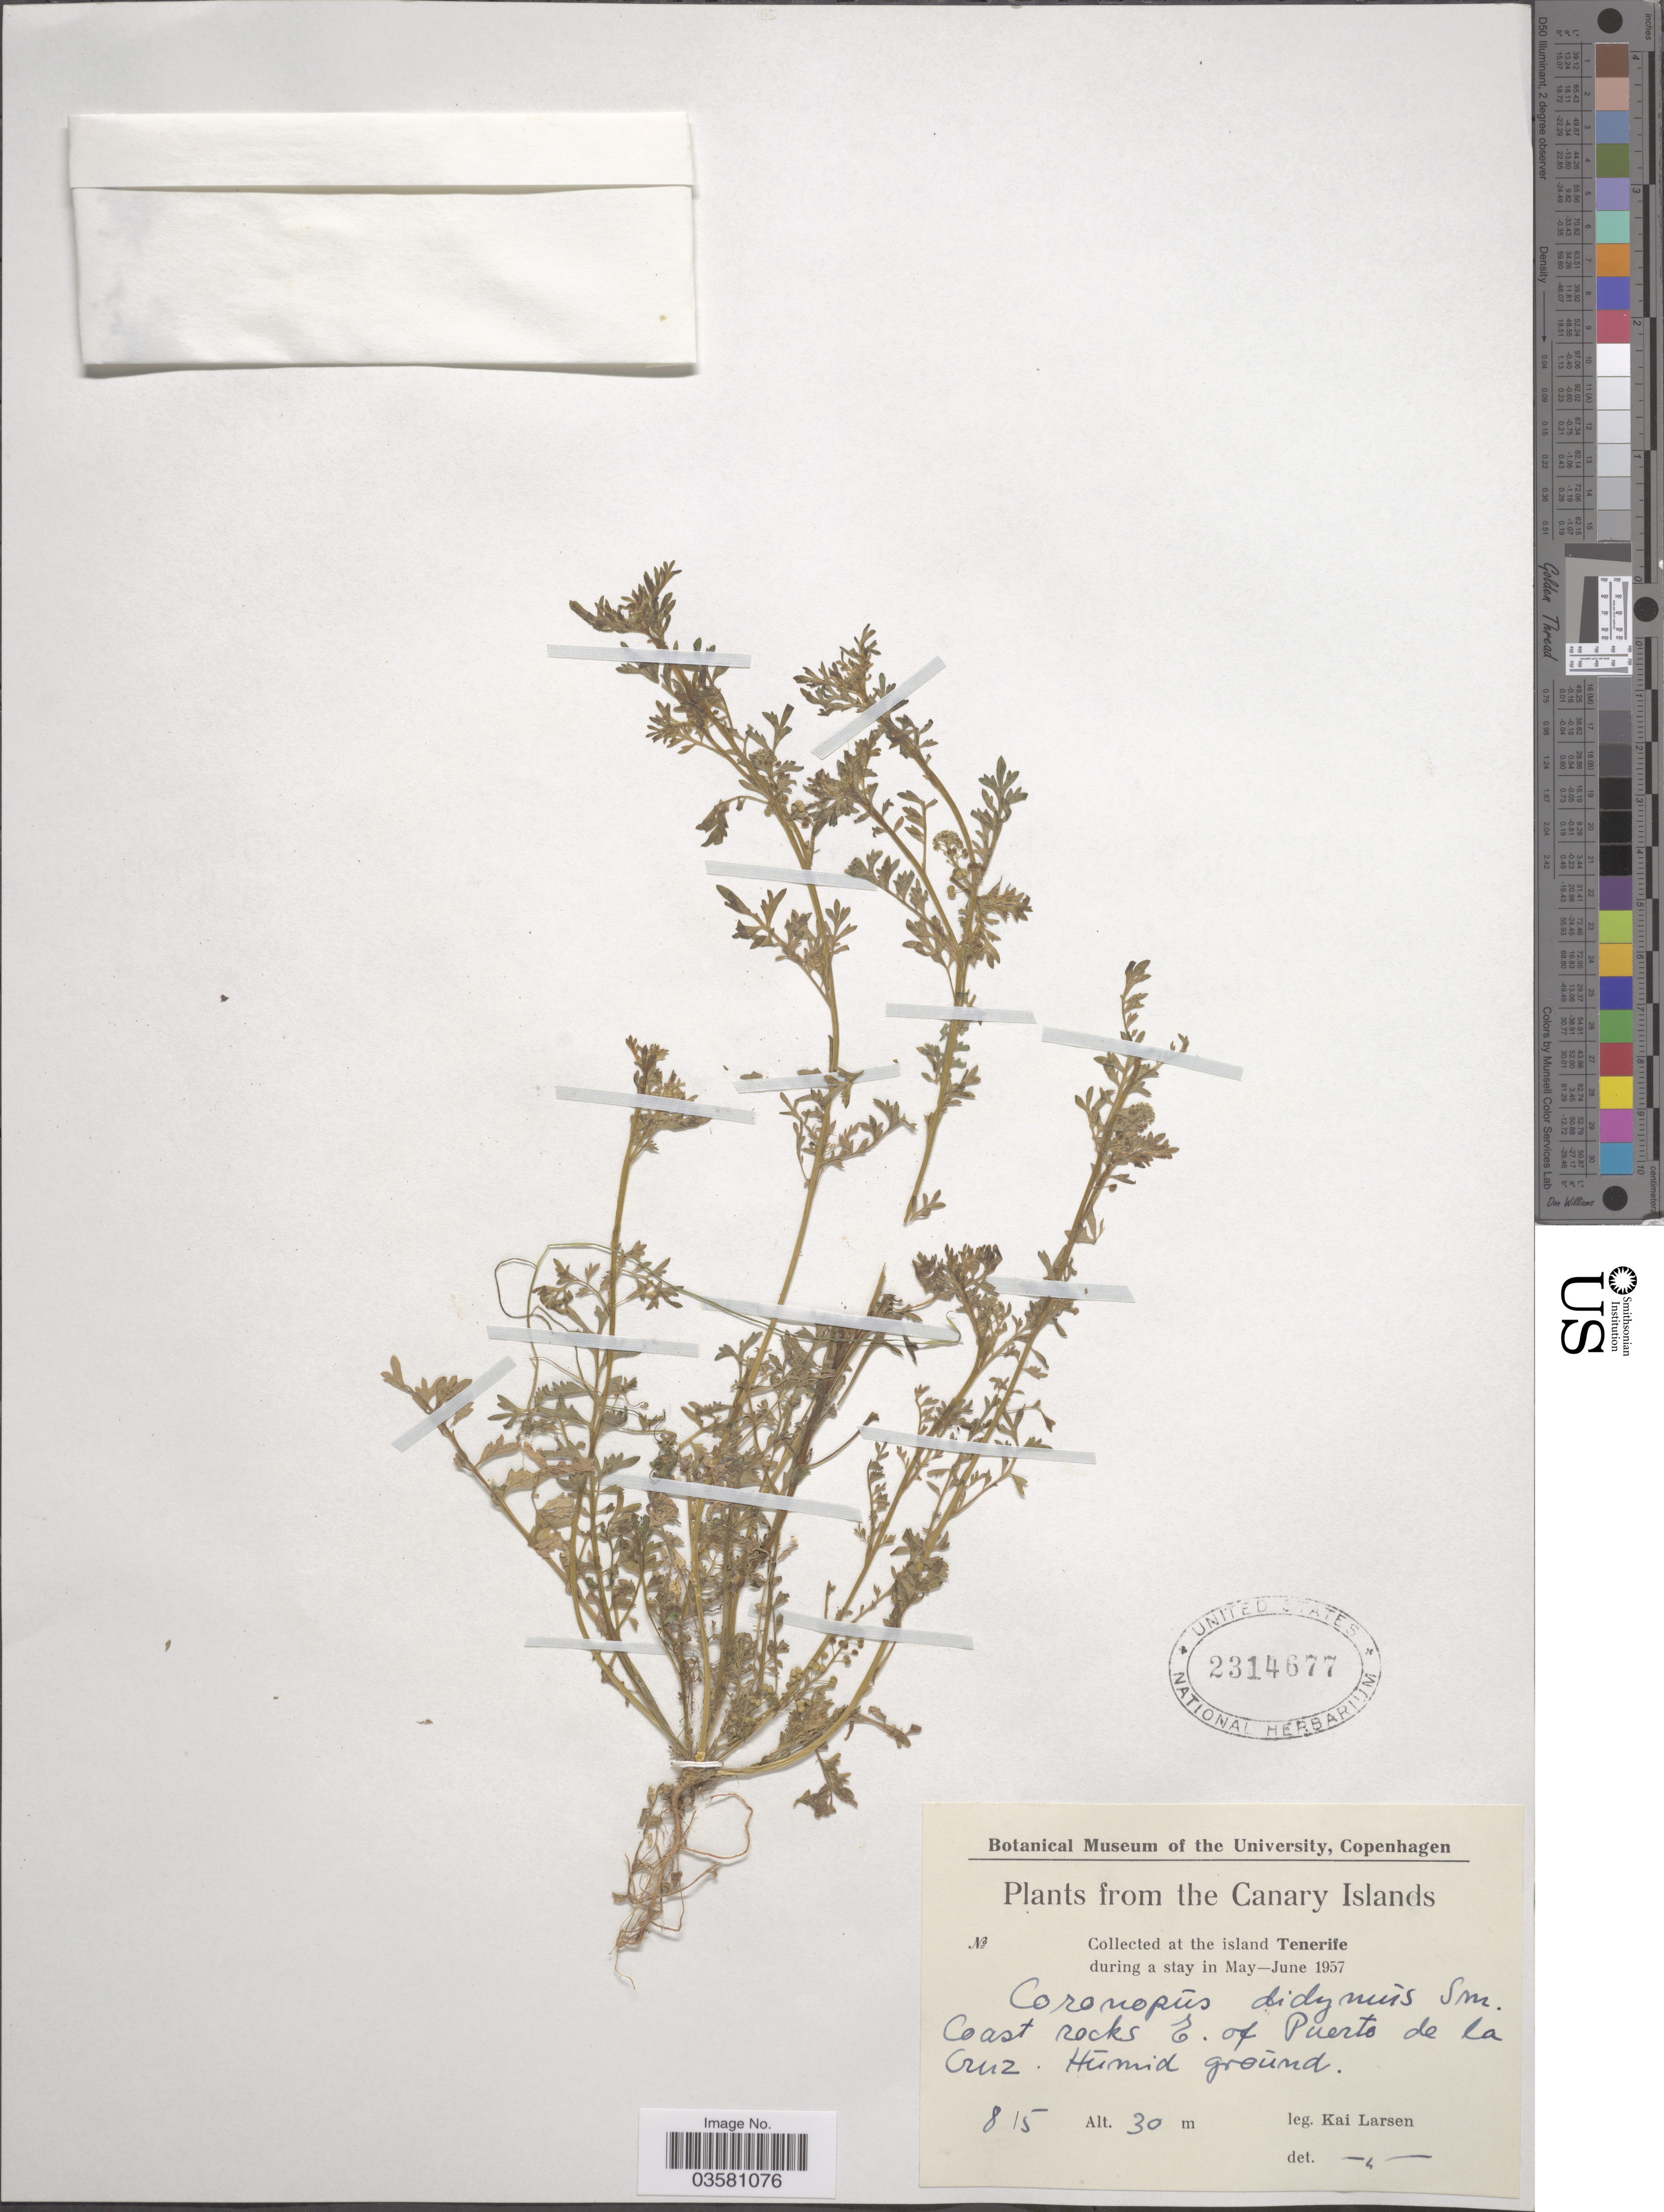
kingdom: Plantae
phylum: Tracheophyta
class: Magnoliopsida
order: Brassicales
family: Brassicaceae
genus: Lepidium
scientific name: Lepidium didymum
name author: L.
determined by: Strong, M. T., (US), Smithsonian Institution - National Museum of Natural History (UNITED STATES)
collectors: K. Larsen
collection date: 1957-05-08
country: Spain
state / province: Canarias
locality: The Canary Islands. The island Tenerife. Coast rocks E. of Puerto de la Cruz.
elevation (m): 30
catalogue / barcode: US 2314677